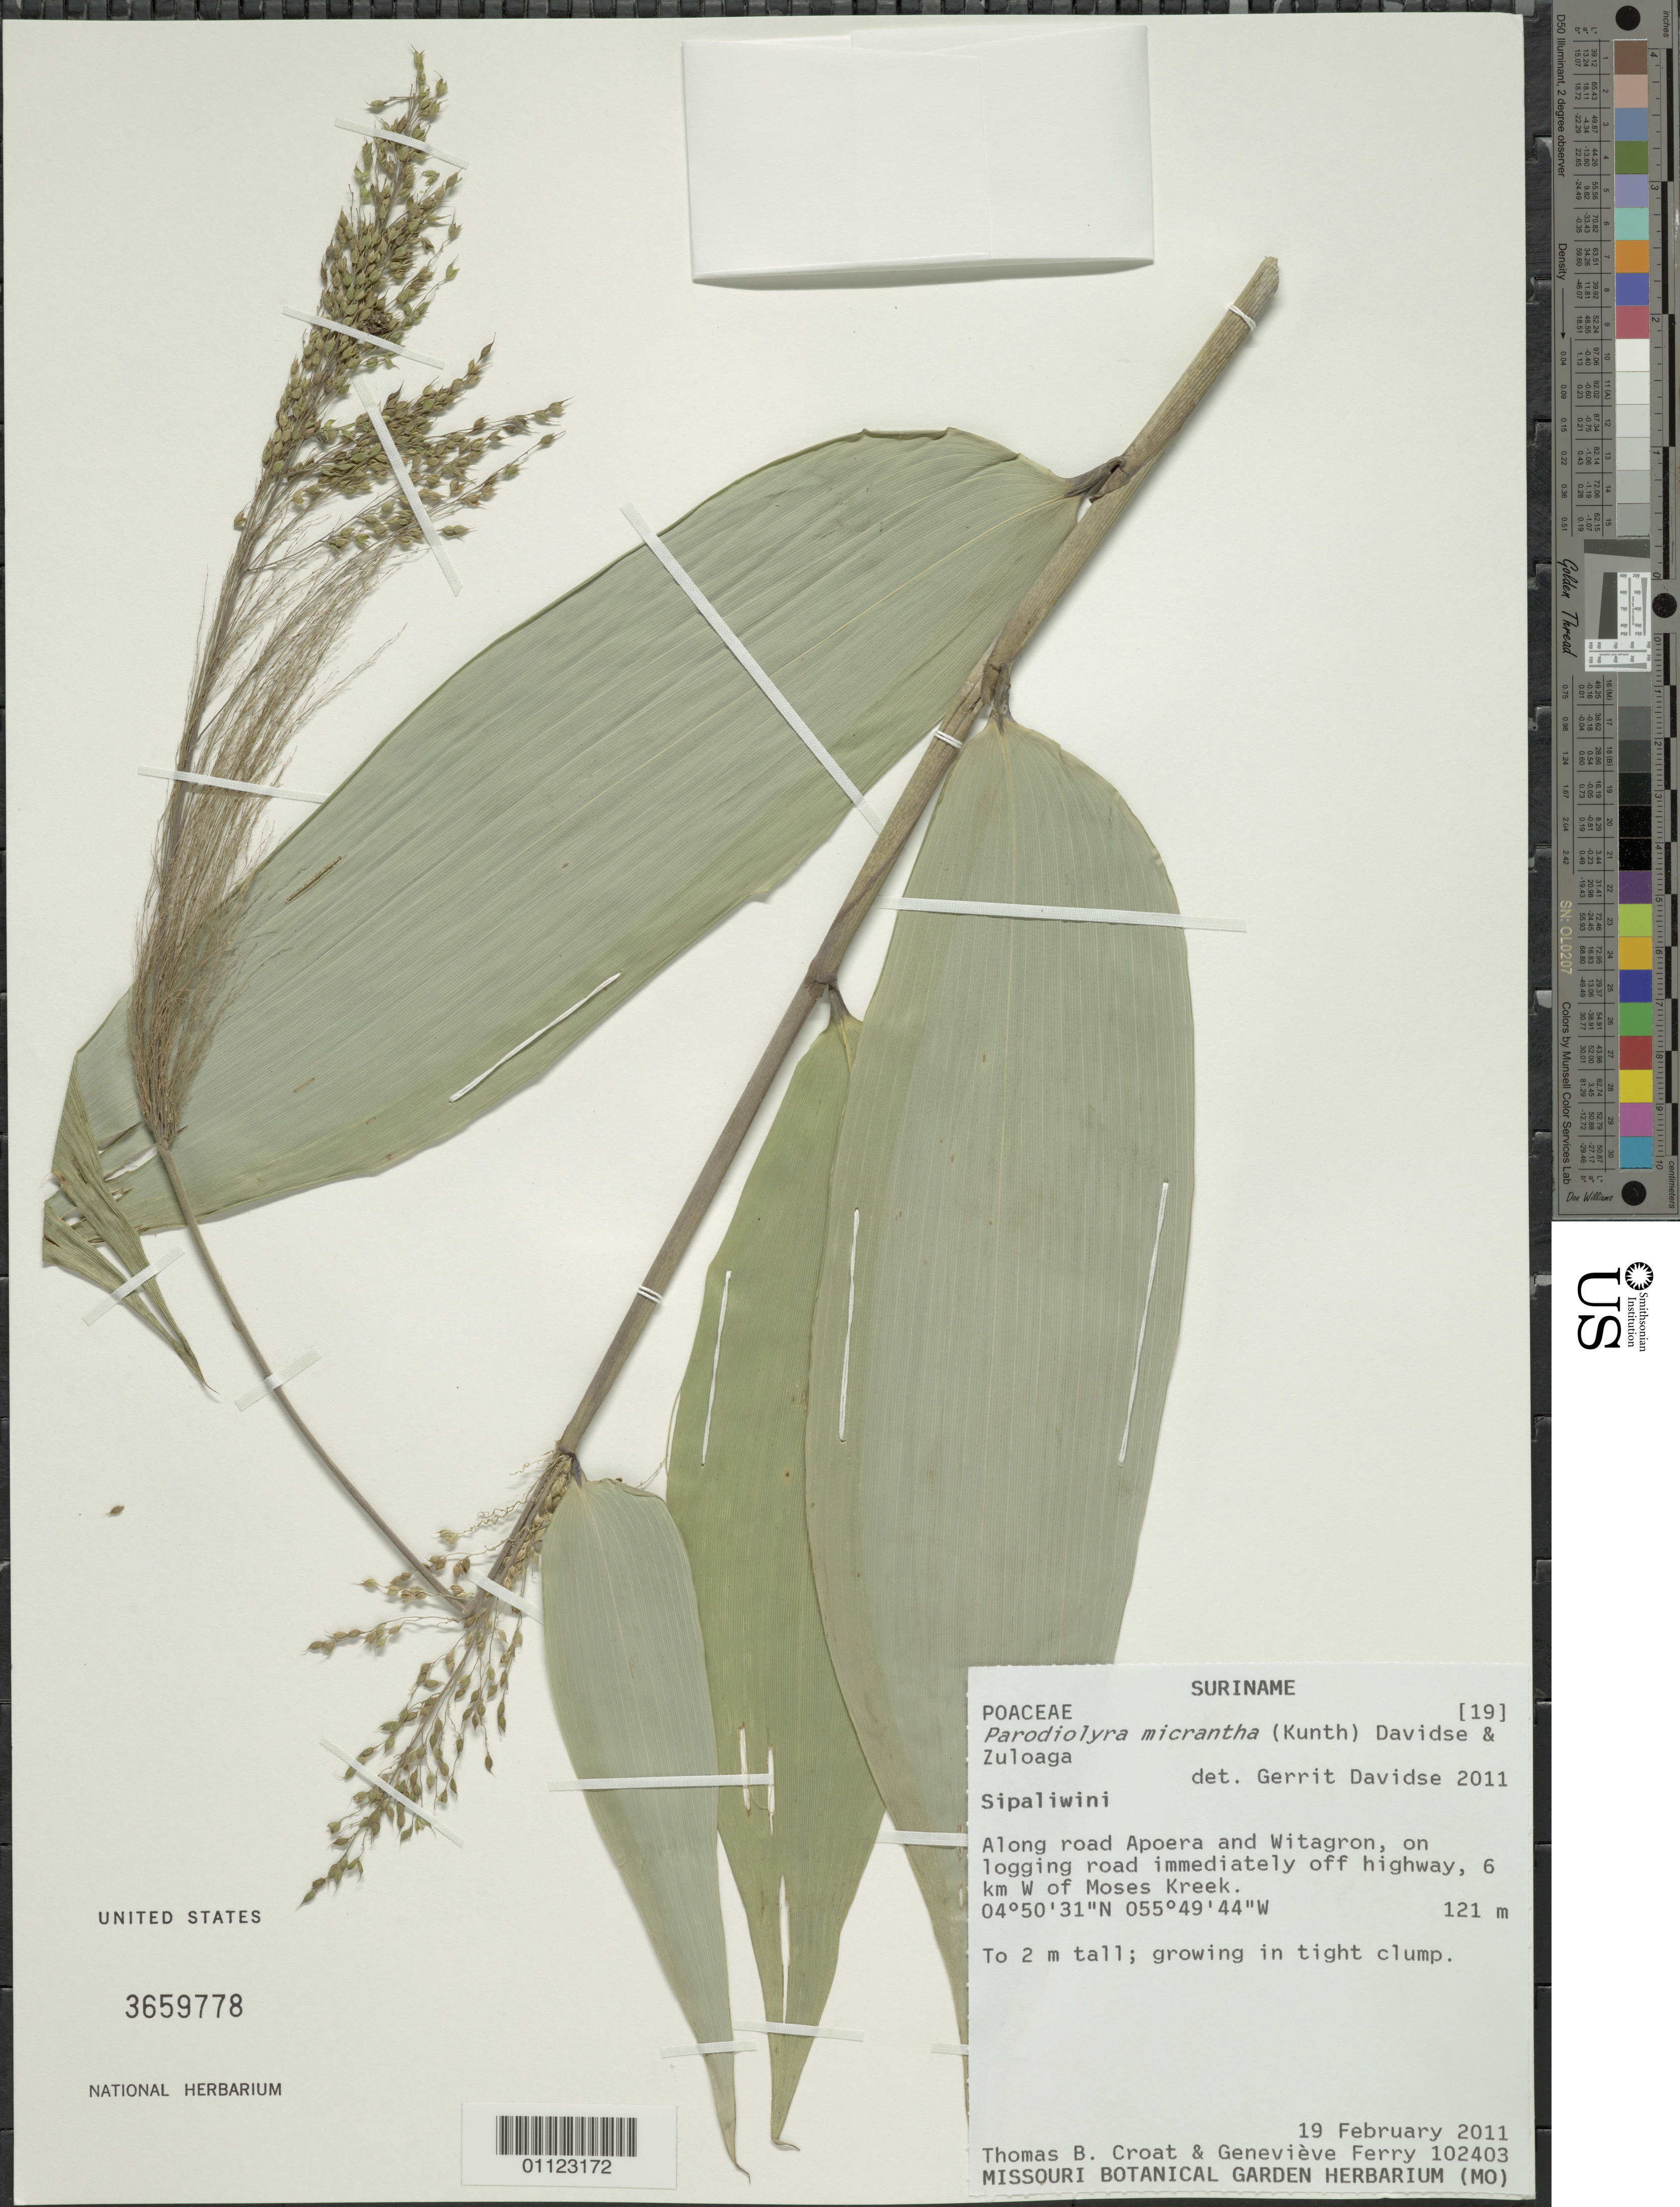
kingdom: Plantae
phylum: Tracheophyta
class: Liliopsida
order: Poales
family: Poaceae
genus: Parodiolyra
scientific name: Parodiolyra micrantha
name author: (Kunth) Davidse & Zuloaga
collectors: T. B. Croat & G. Ferry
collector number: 102403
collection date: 2011-02-19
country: Suriname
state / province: Sipaliwini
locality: Along road Apoeroa and Witagron, on logging road immediately off highway, 6km W of Moses Kreek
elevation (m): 121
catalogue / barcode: US 3659778